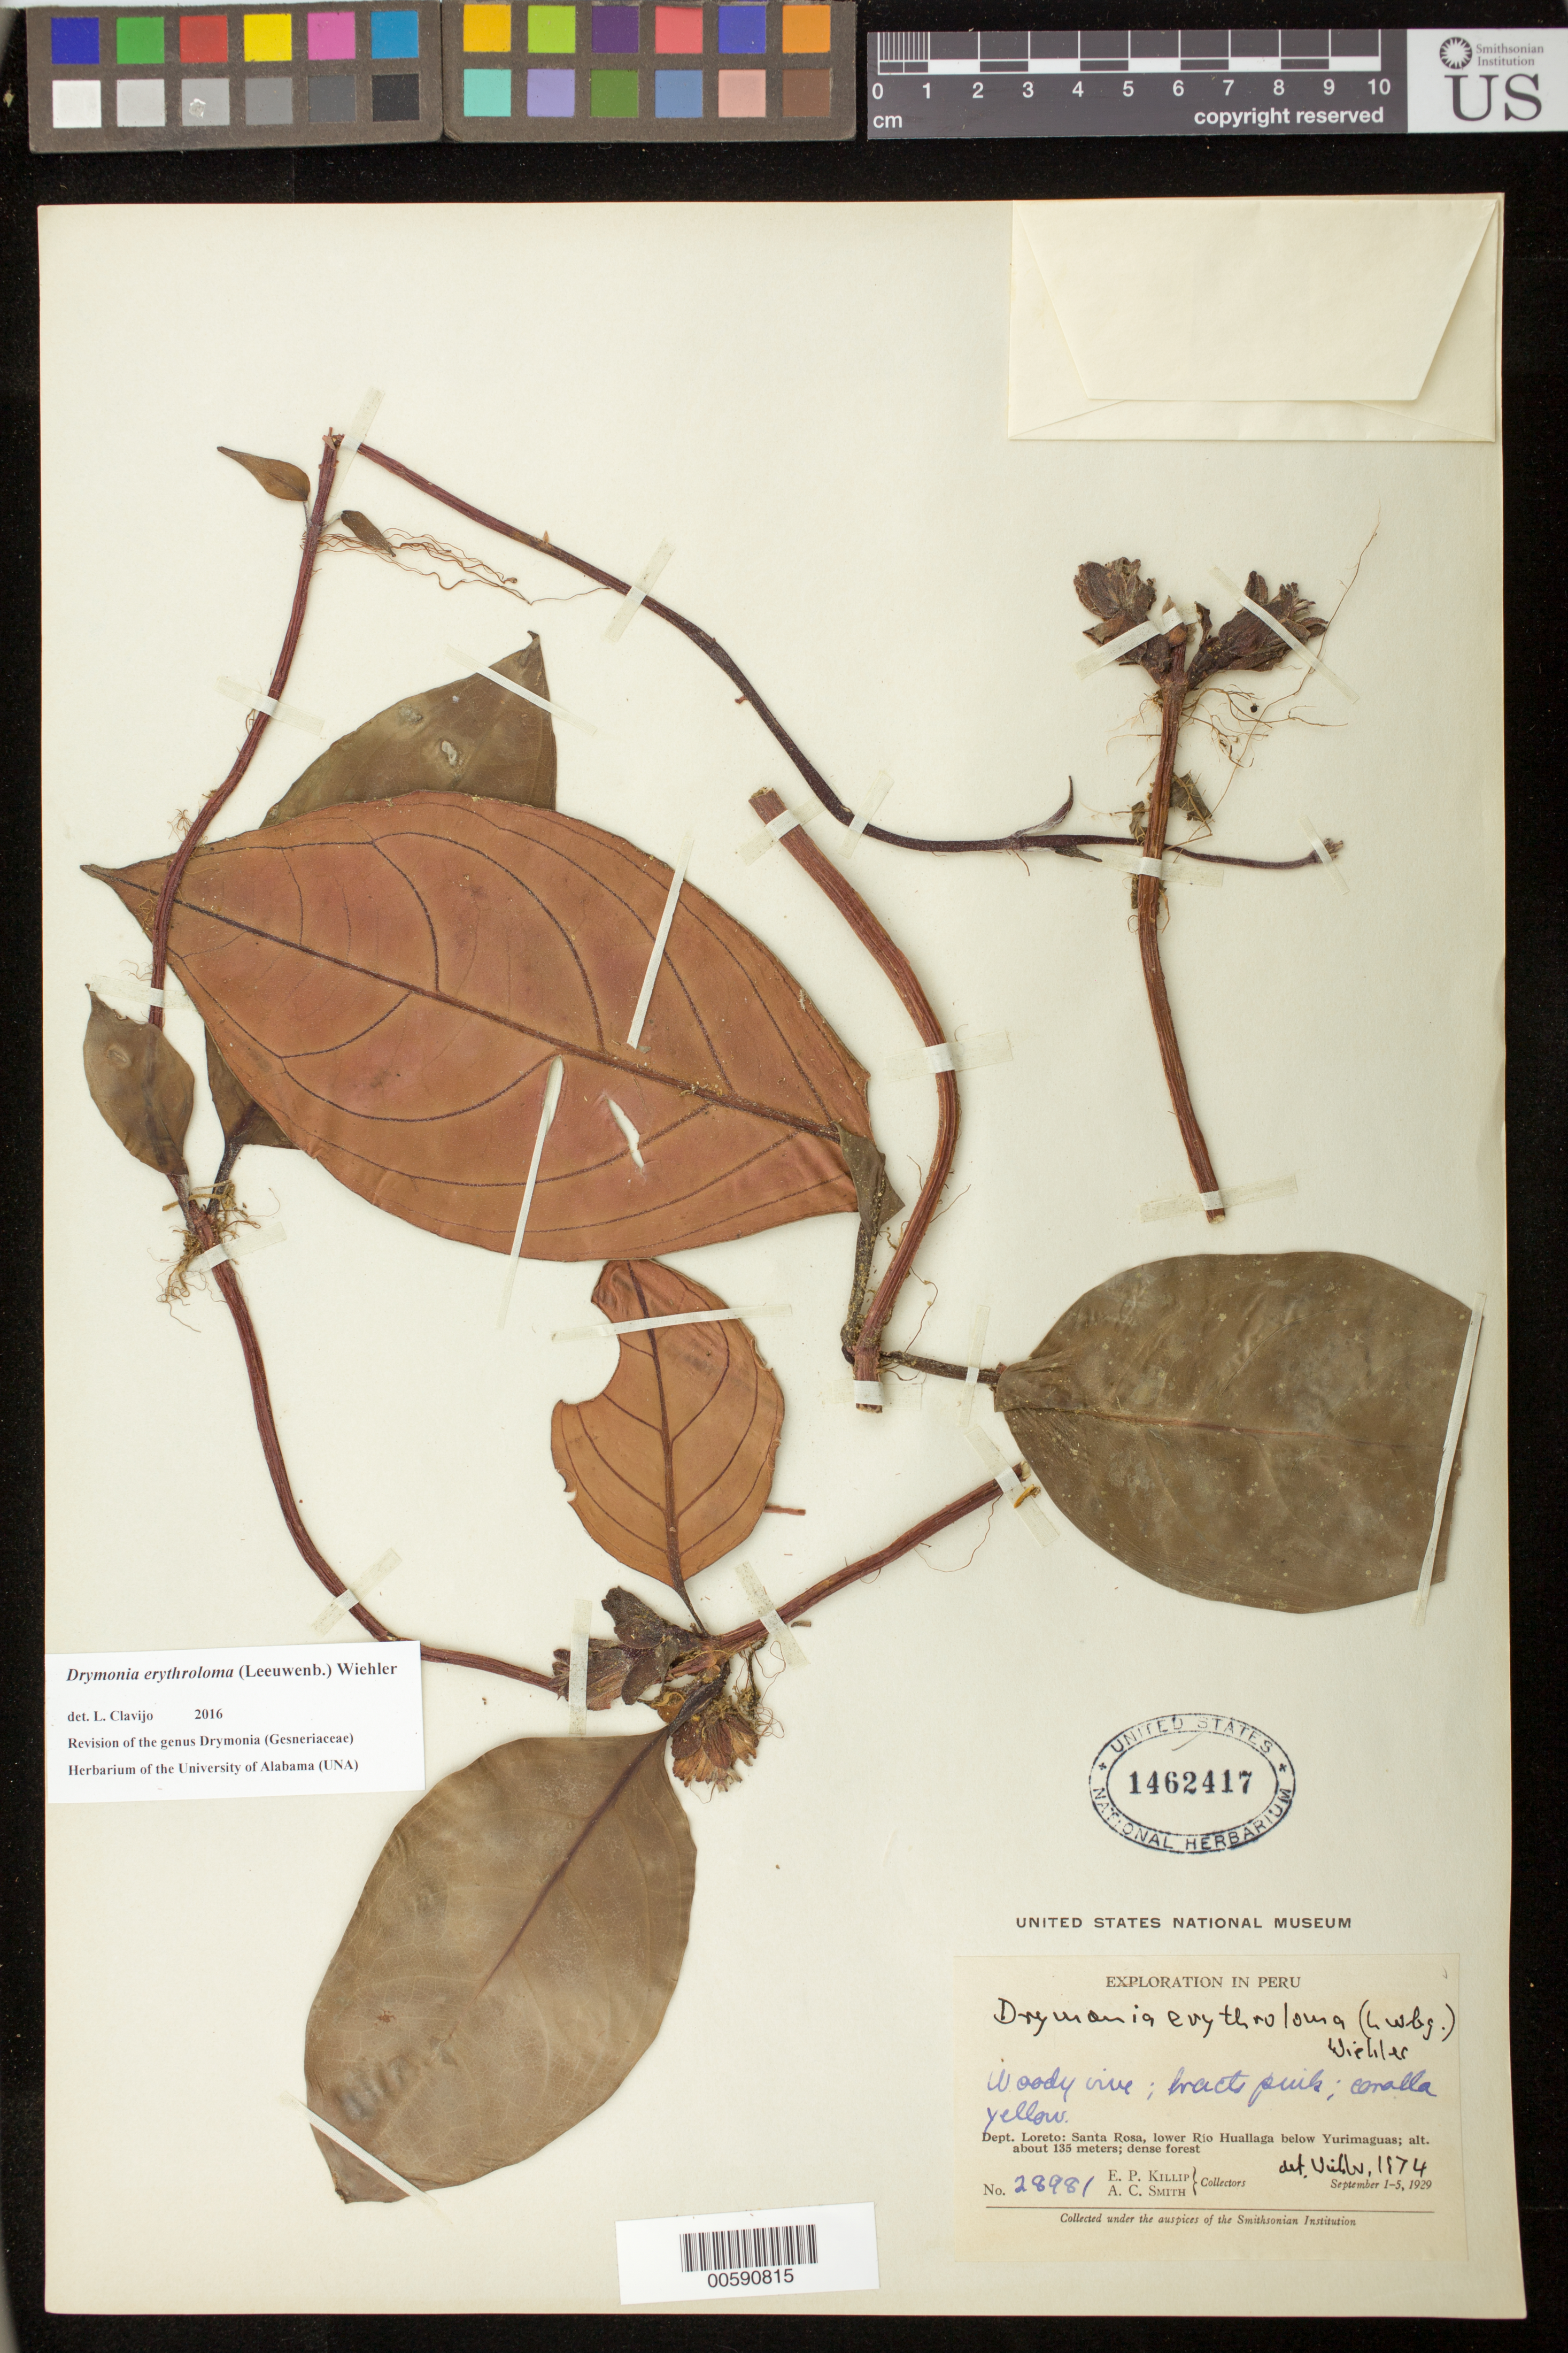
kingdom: Plantae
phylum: Tracheophyta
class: Magnoliopsida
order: Lamiales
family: Gesneriaceae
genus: Drymonia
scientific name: Drymonia erythroloma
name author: (Leeuwenb.) Wiehler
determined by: Skog, Laurence E.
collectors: E. P. Killip & A. C. Smith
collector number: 28981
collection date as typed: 1-5 Sep 1929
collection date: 1929-09-01/1929-09-05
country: Peru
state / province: Loreto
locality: Santa Rosa, lower Rio Huallaga below Yurimaguas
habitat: Dense forest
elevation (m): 135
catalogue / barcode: US 1462417